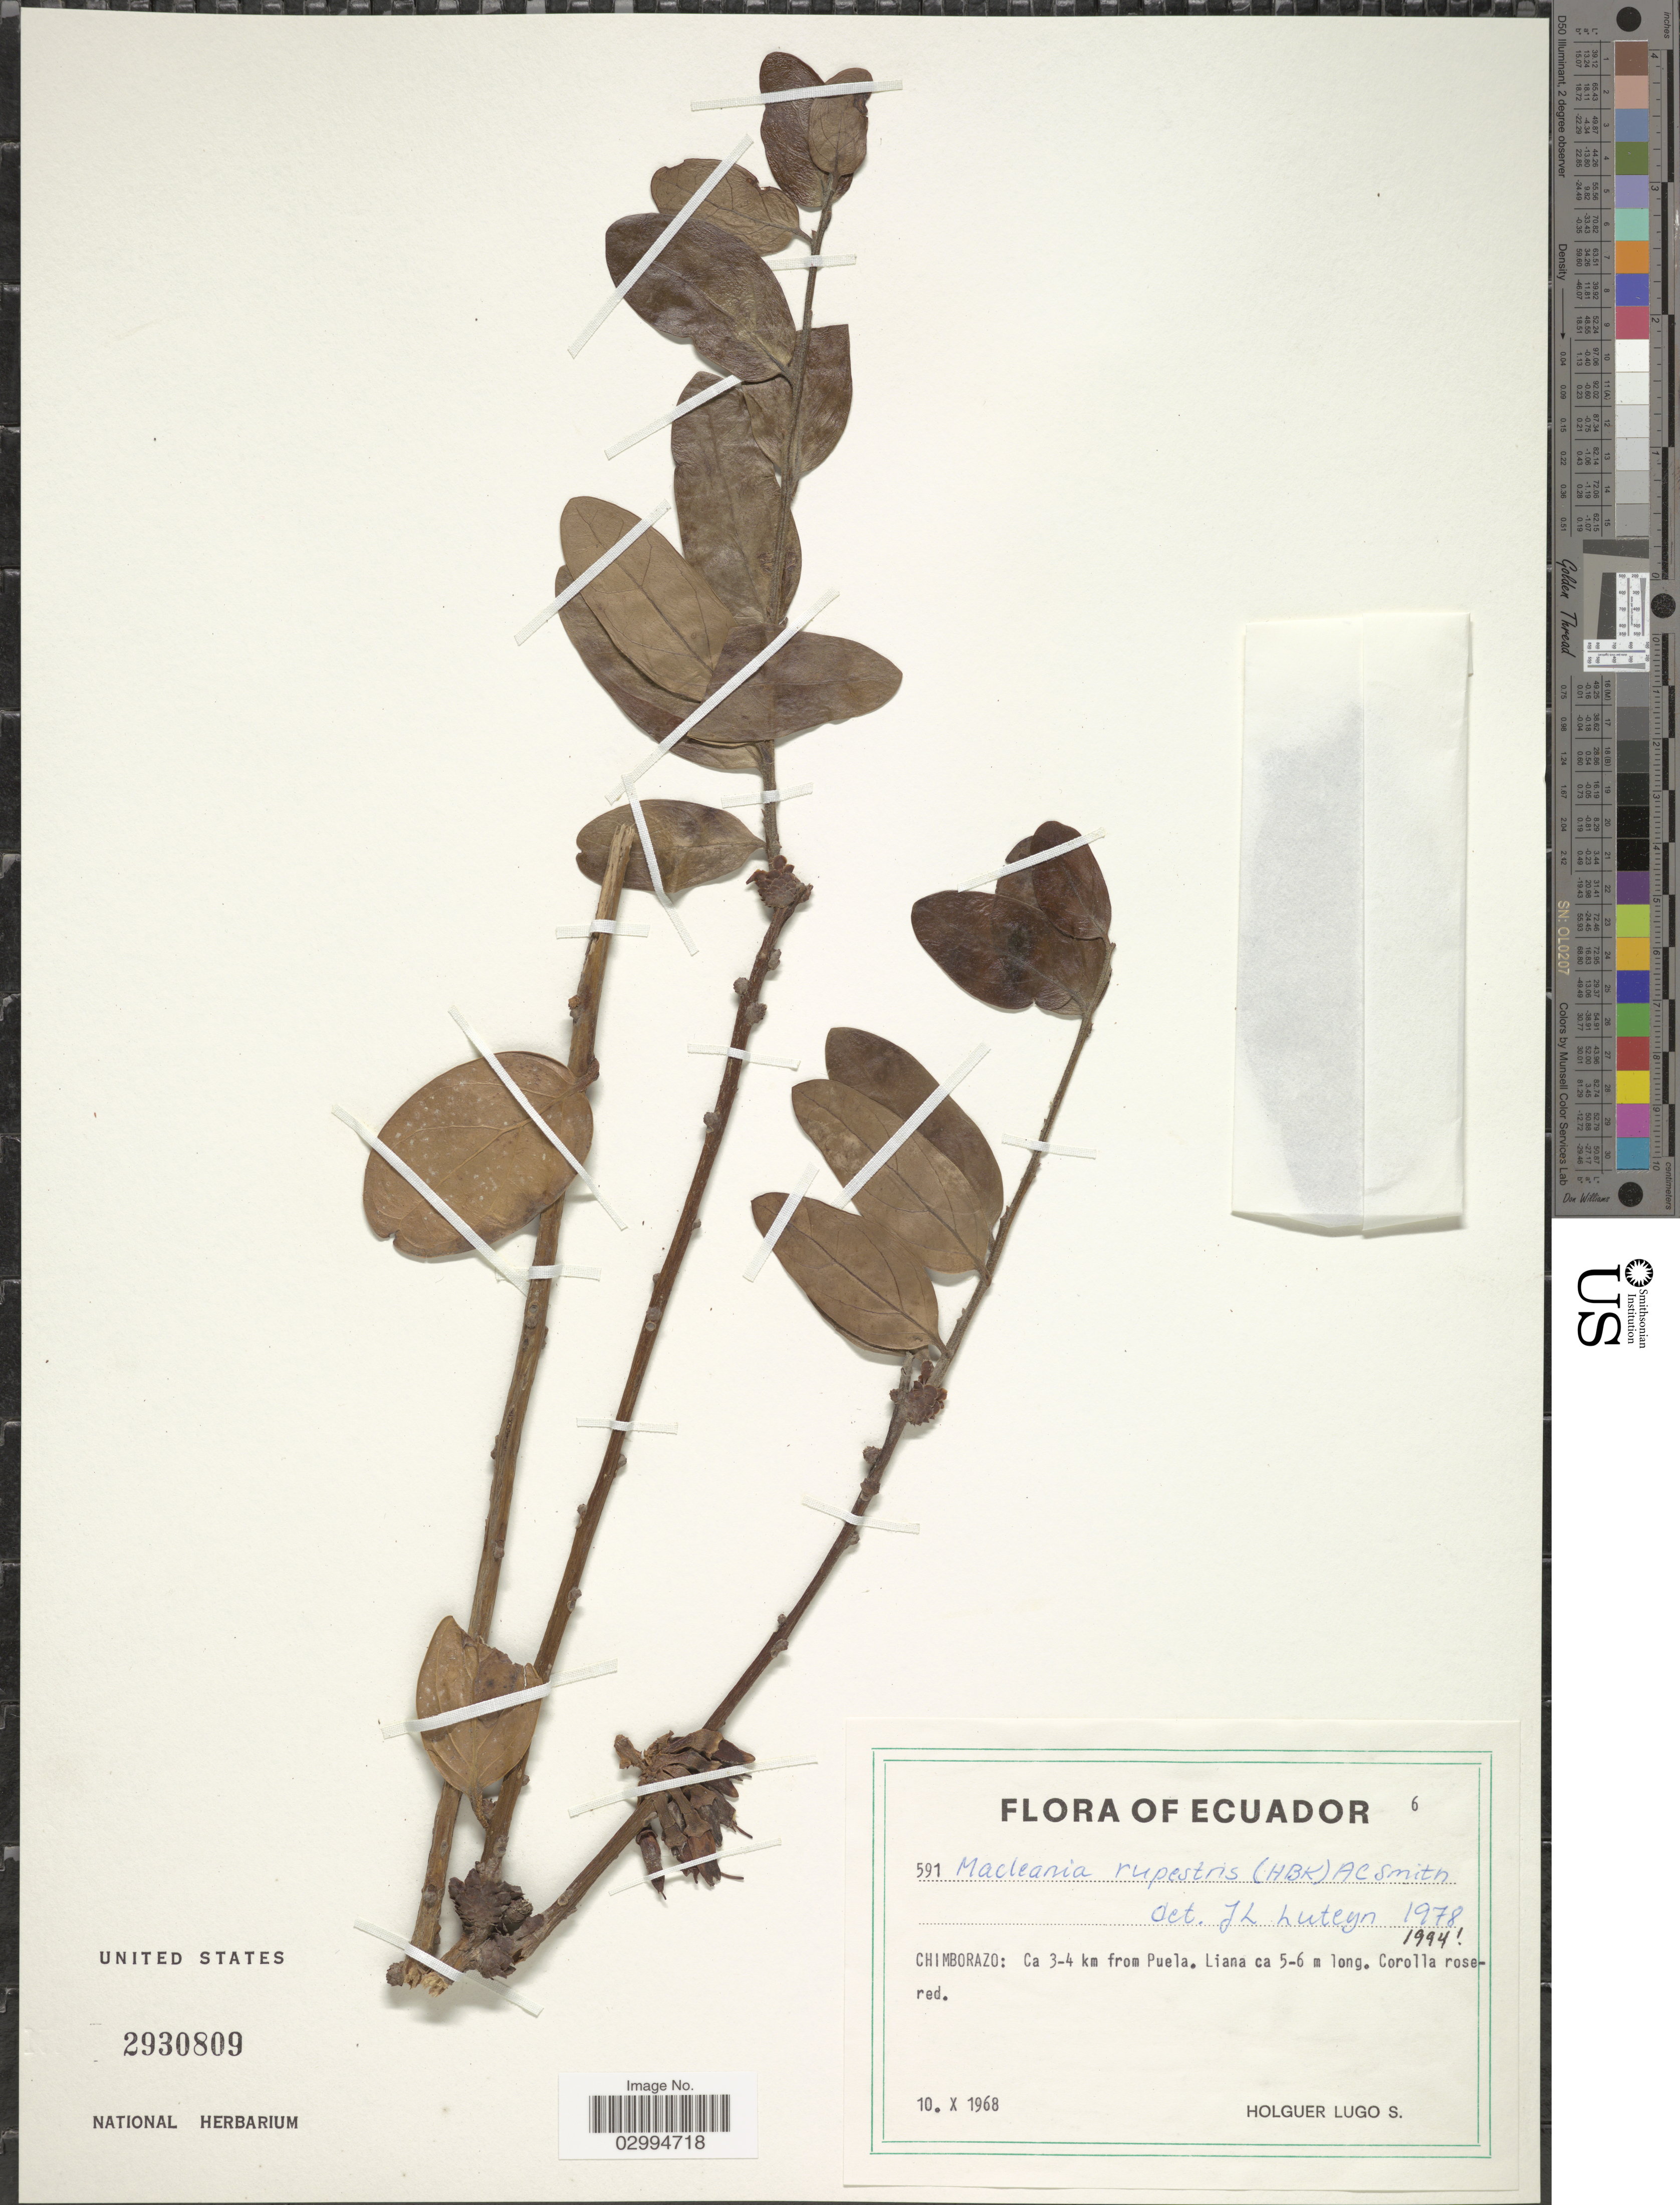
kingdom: Plantae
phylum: Tracheophyta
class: Magnoliopsida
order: Ericales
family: Ericaceae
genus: Macleania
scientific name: Macleania rupestris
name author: (Kunth) A.C. Sm.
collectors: H. Lugo S.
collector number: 591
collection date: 1968-10-10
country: Ecuador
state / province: Chimborazo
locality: Ca 3-4 km from Puela.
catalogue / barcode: US 2930809